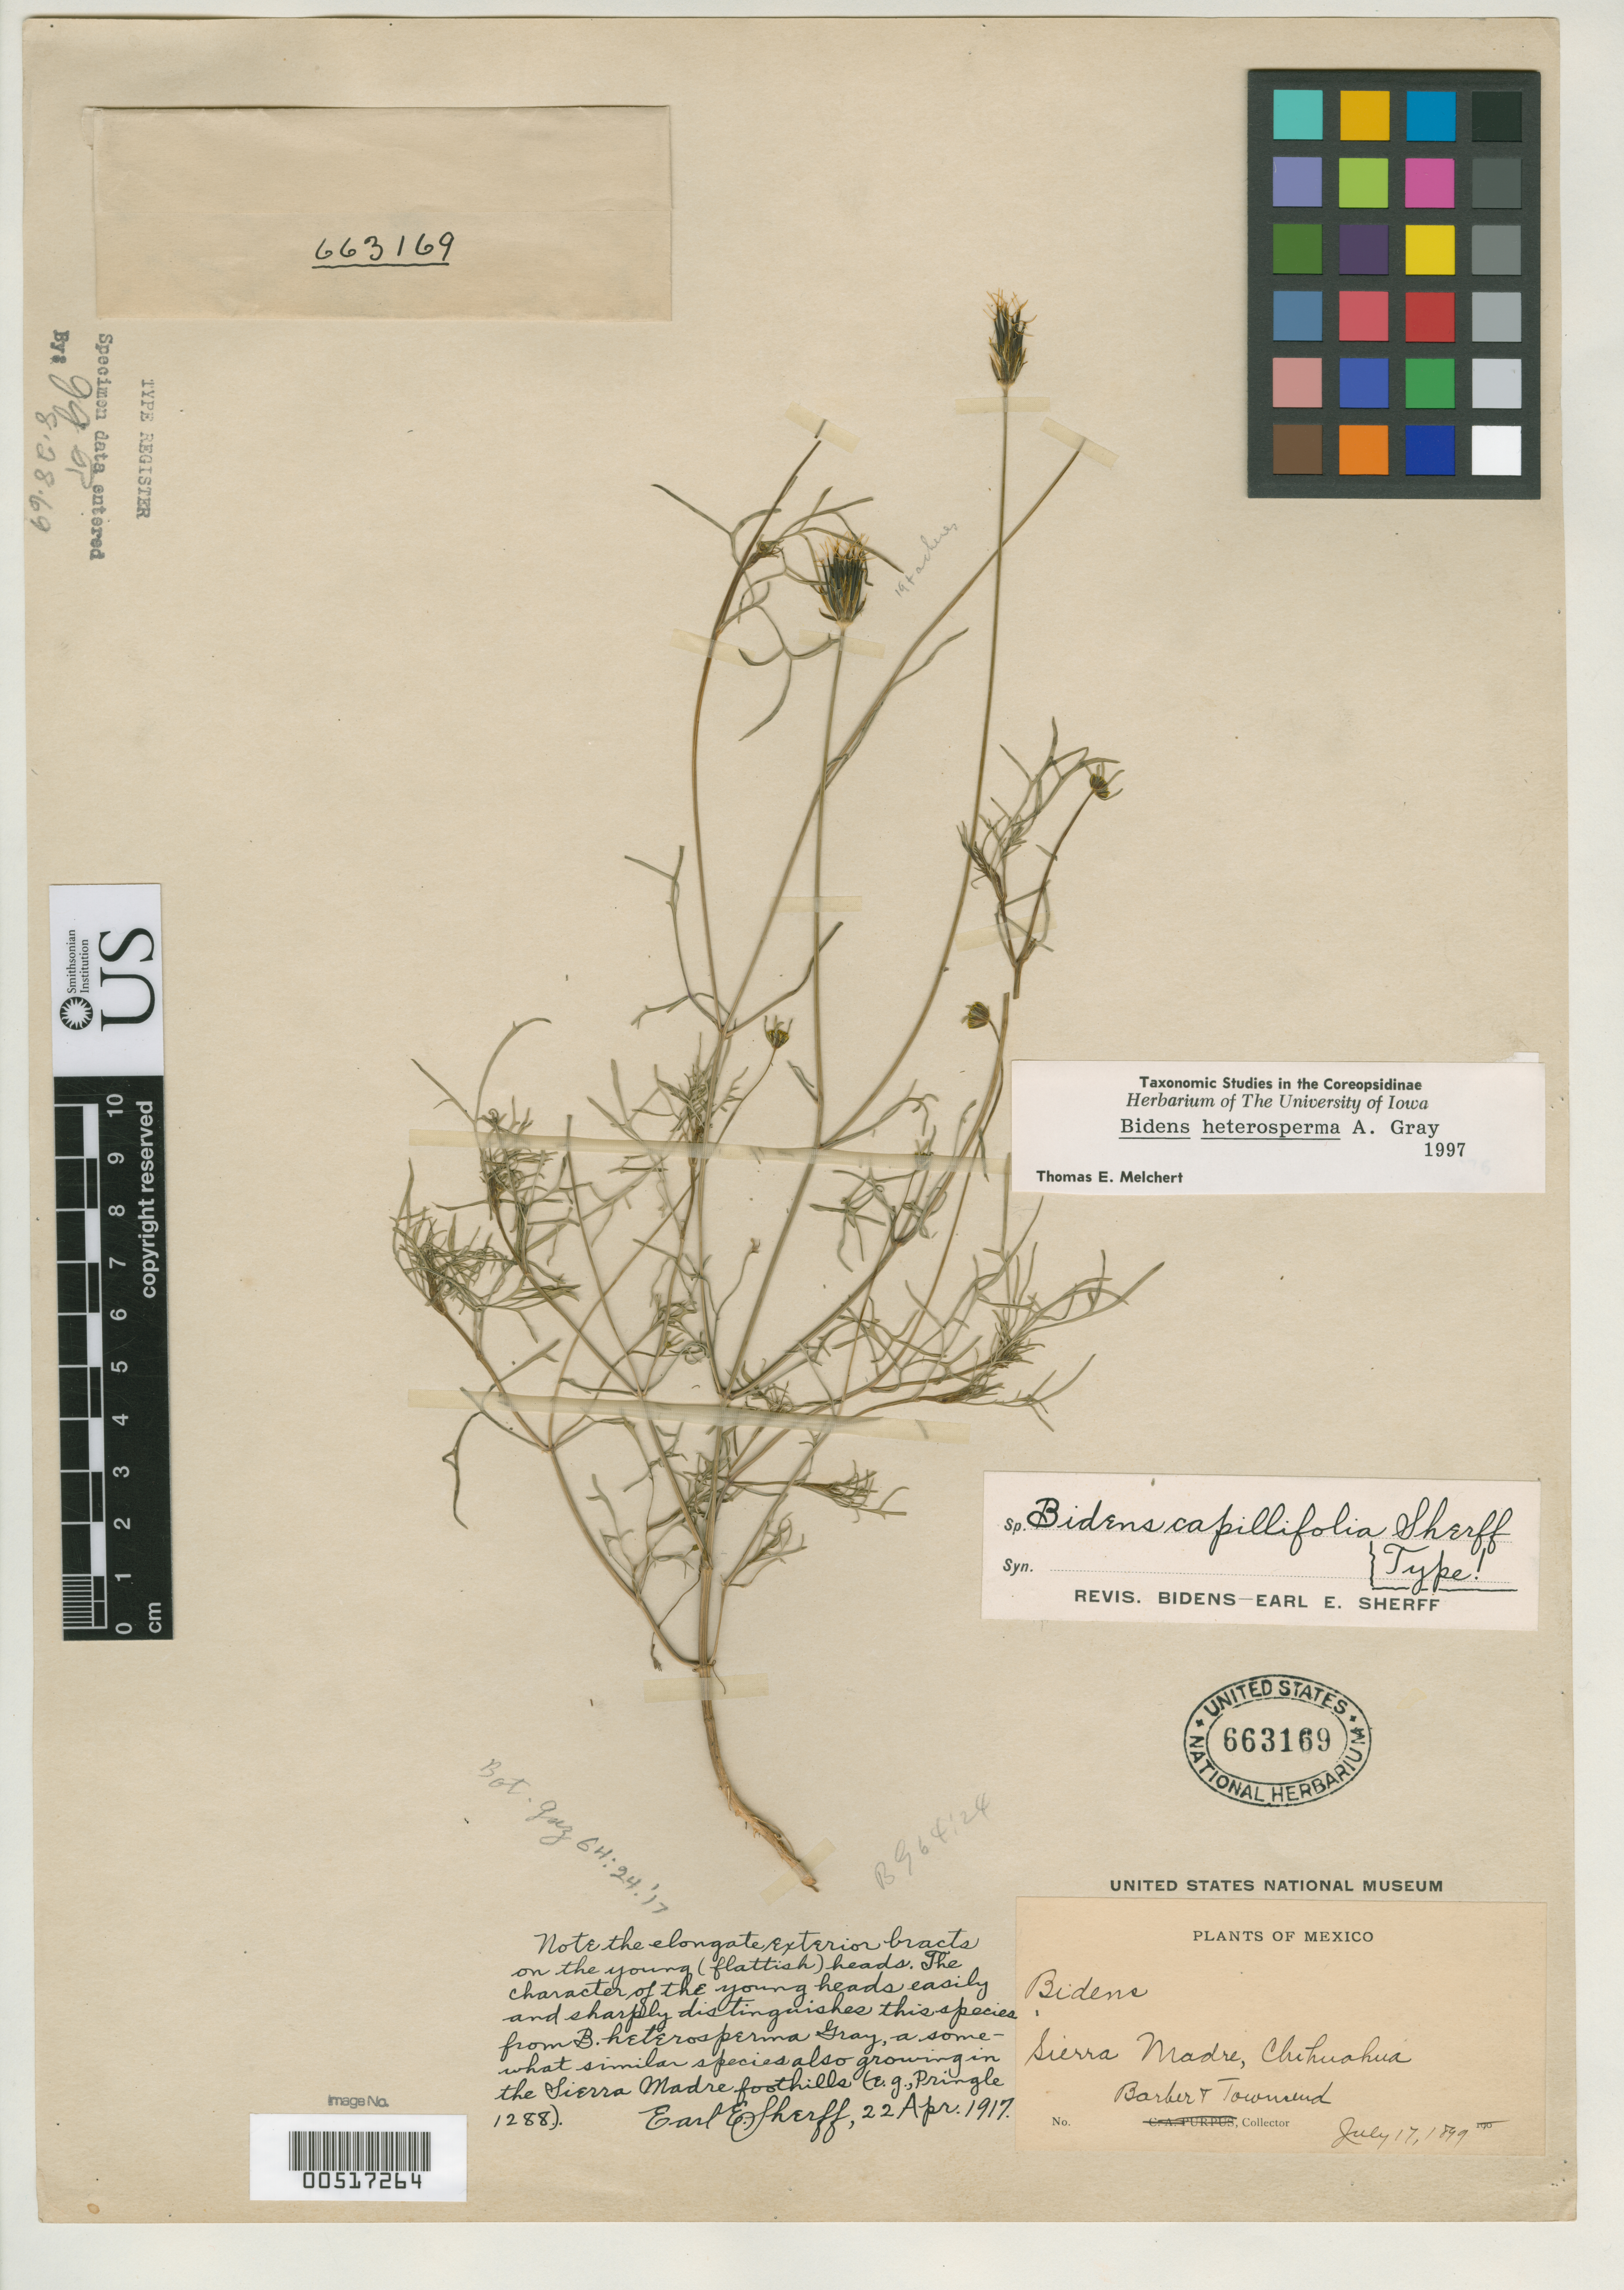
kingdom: Plantae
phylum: Tracheophyta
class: Magnoliopsida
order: Asterales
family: Asteraceae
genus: Bidens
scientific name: Bidens capillifolia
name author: Sherff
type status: Holotype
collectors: C. Barber & C. H. T. Townsend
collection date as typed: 17 Jul 1899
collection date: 1899-07-17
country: Mexico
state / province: Chihuahua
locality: Sierra Madre.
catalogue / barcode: US 663169